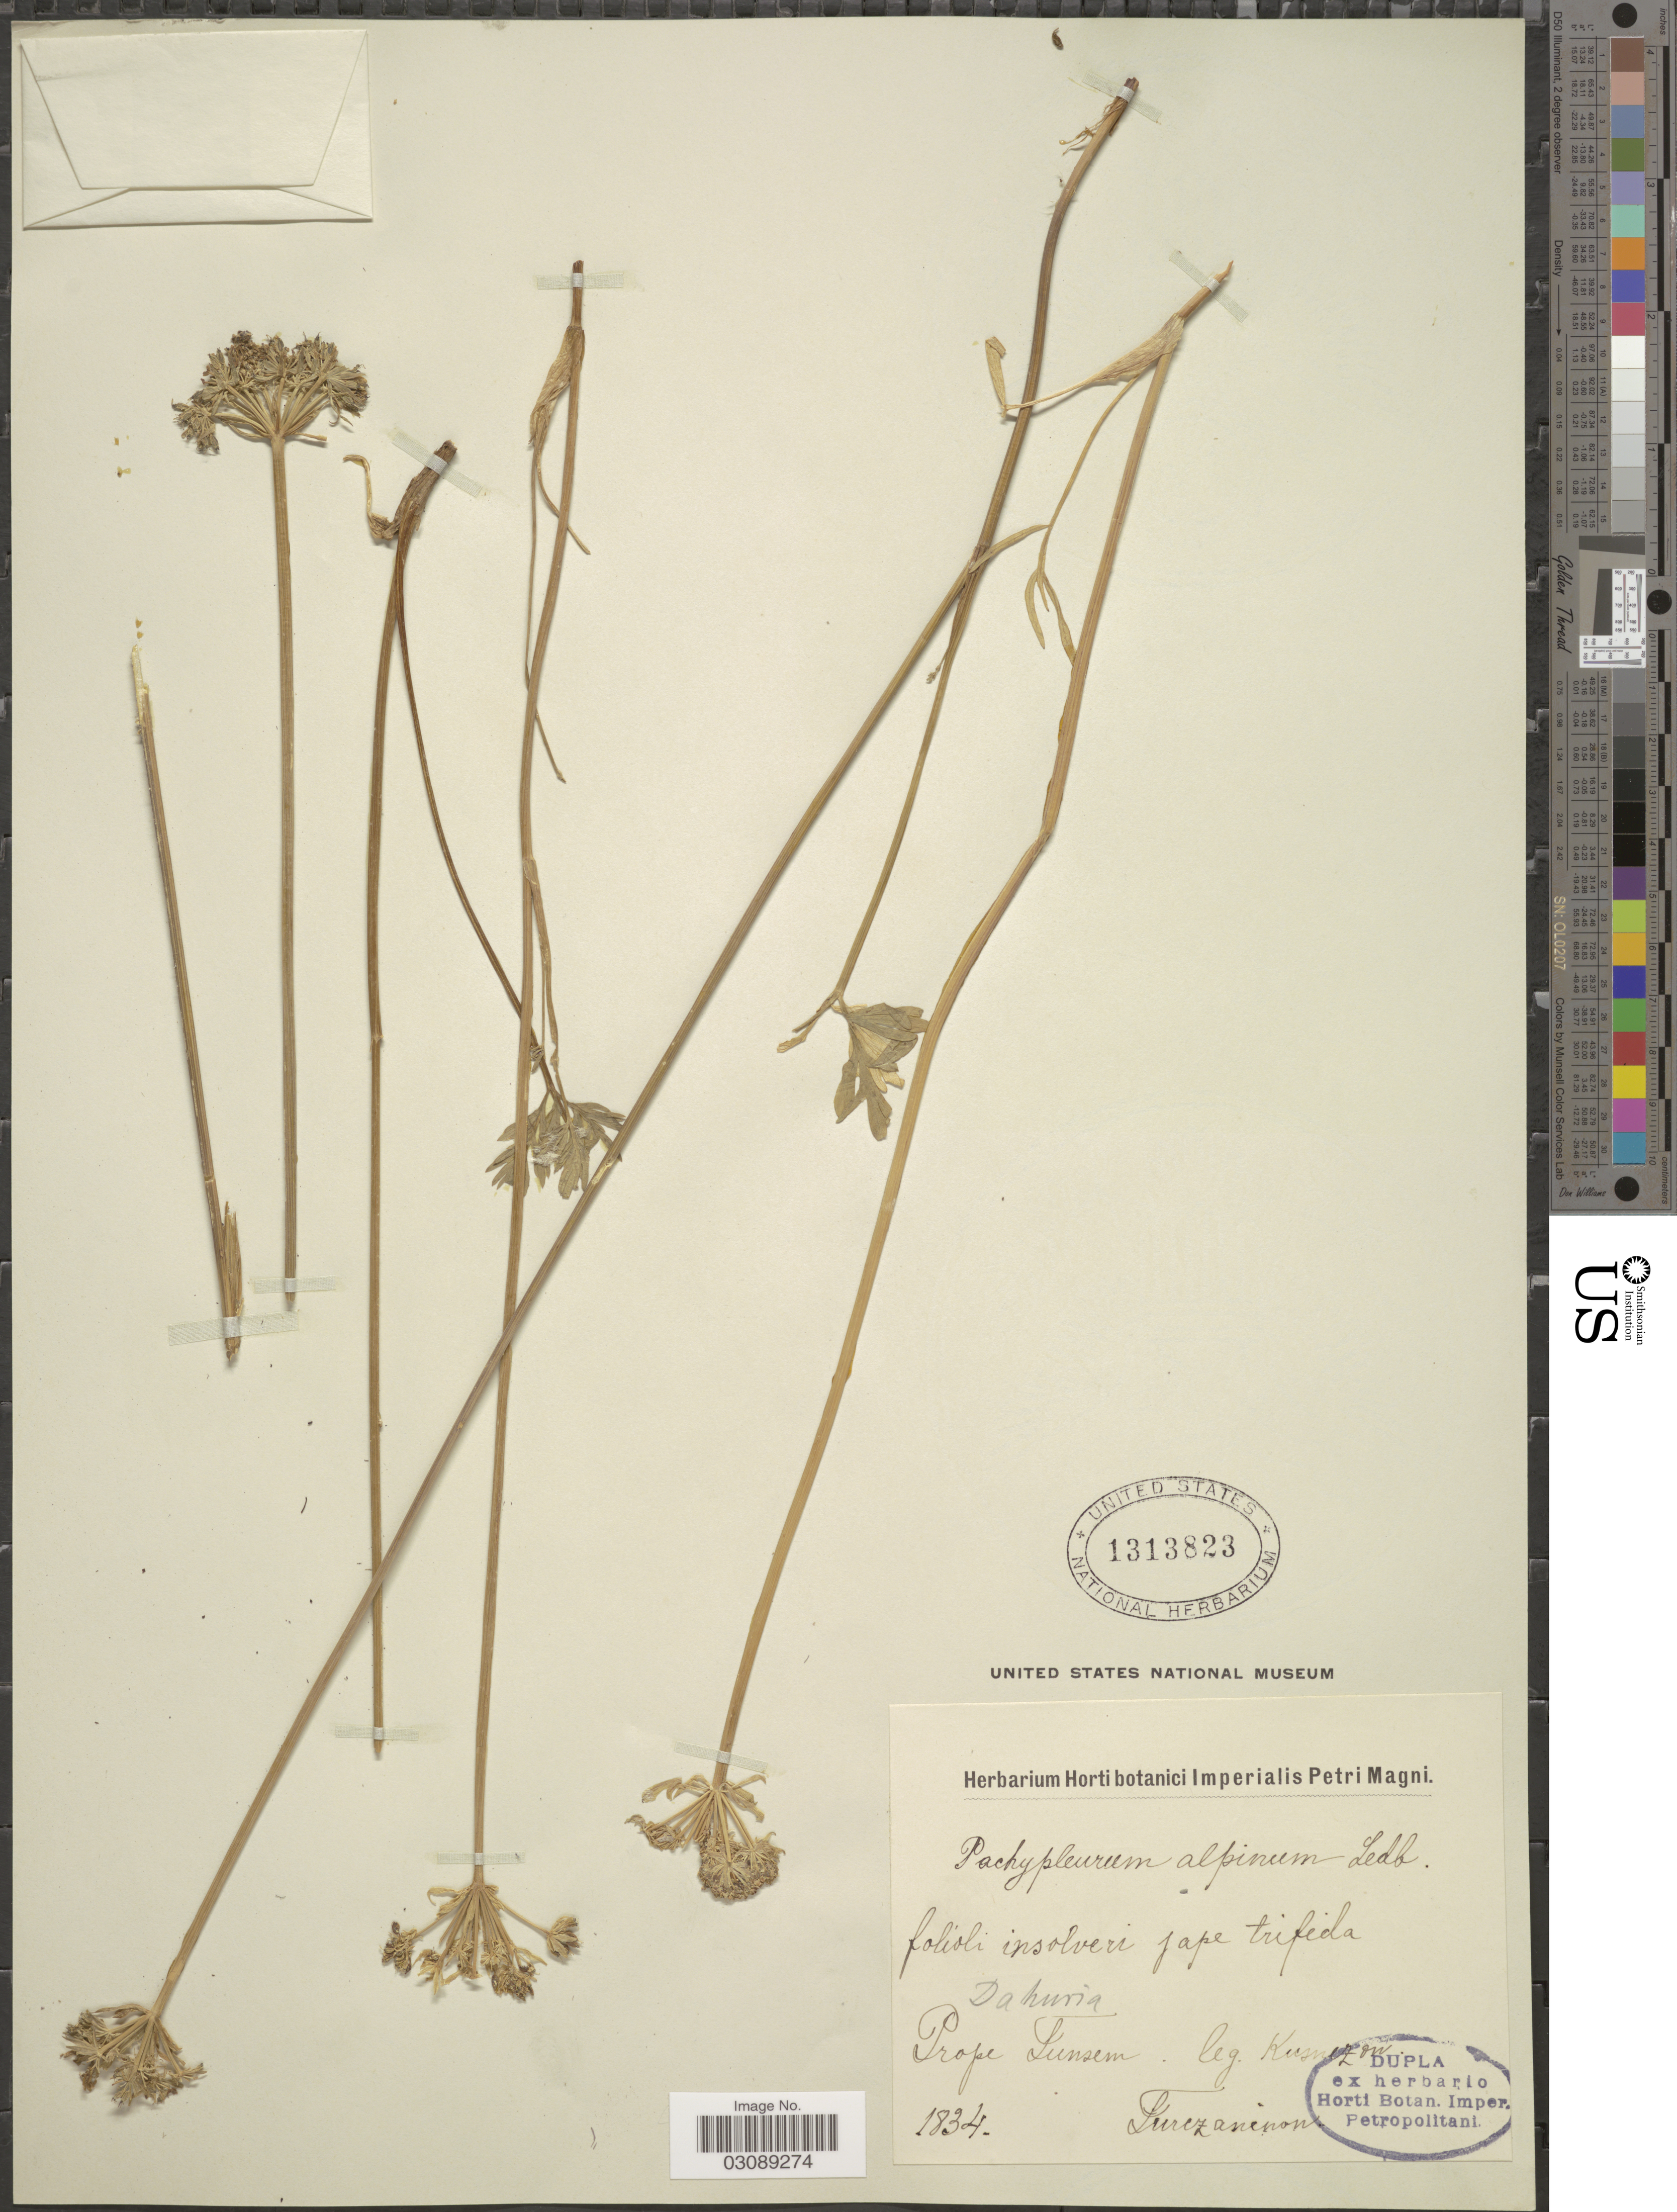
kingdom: Plantae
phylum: Tracheophyta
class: Magnoliopsida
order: Apiales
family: Apiaceae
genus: Pachypleurum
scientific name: Pachypleurum alpinum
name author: Ledeb.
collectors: Kusnezow & Turczaninow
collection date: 1834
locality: Prope Lunsem.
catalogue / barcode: US 1313823